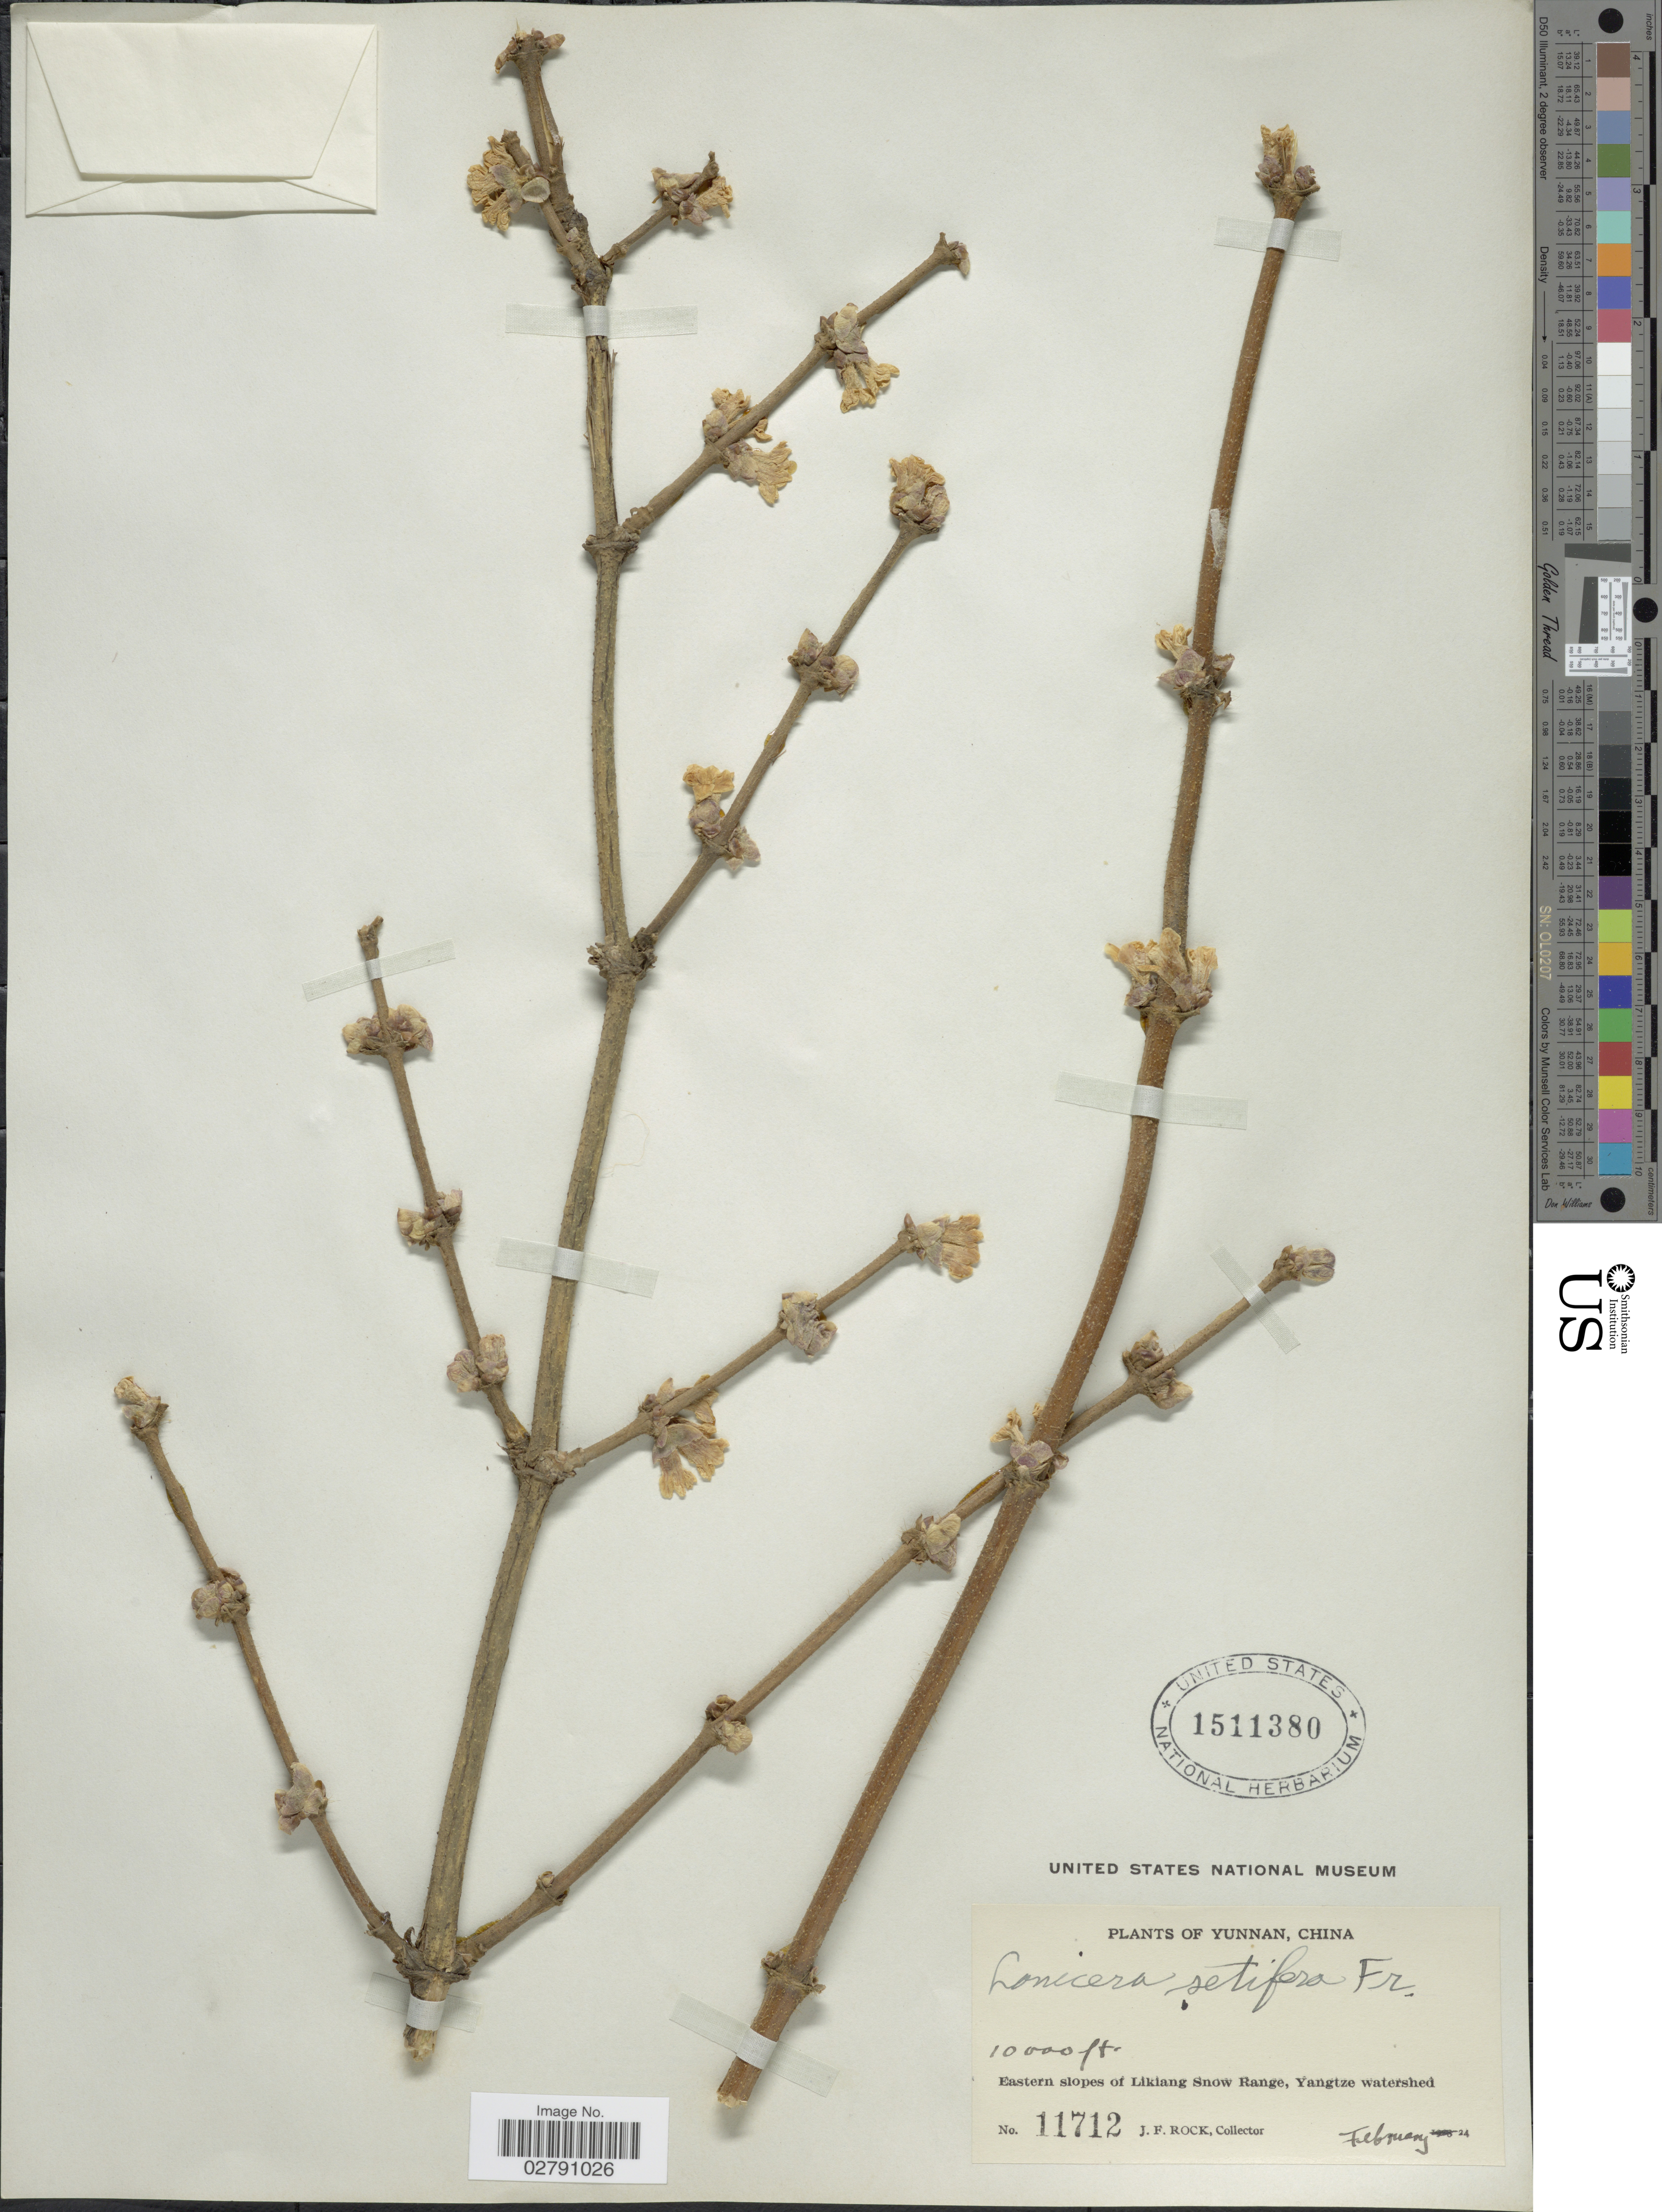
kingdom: Plantae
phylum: Tracheophyta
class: Magnoliopsida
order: Dipsacales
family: Caprifoliaceae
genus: Lonicera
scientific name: Lonicera setifera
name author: Franch.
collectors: J. Rock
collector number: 11712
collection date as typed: Transcribed d/m/y: /2/24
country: China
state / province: Yunnan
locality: Eastern slopes of Likiang Snow Range, Yangtze watershed.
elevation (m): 3048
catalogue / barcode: US 1511380